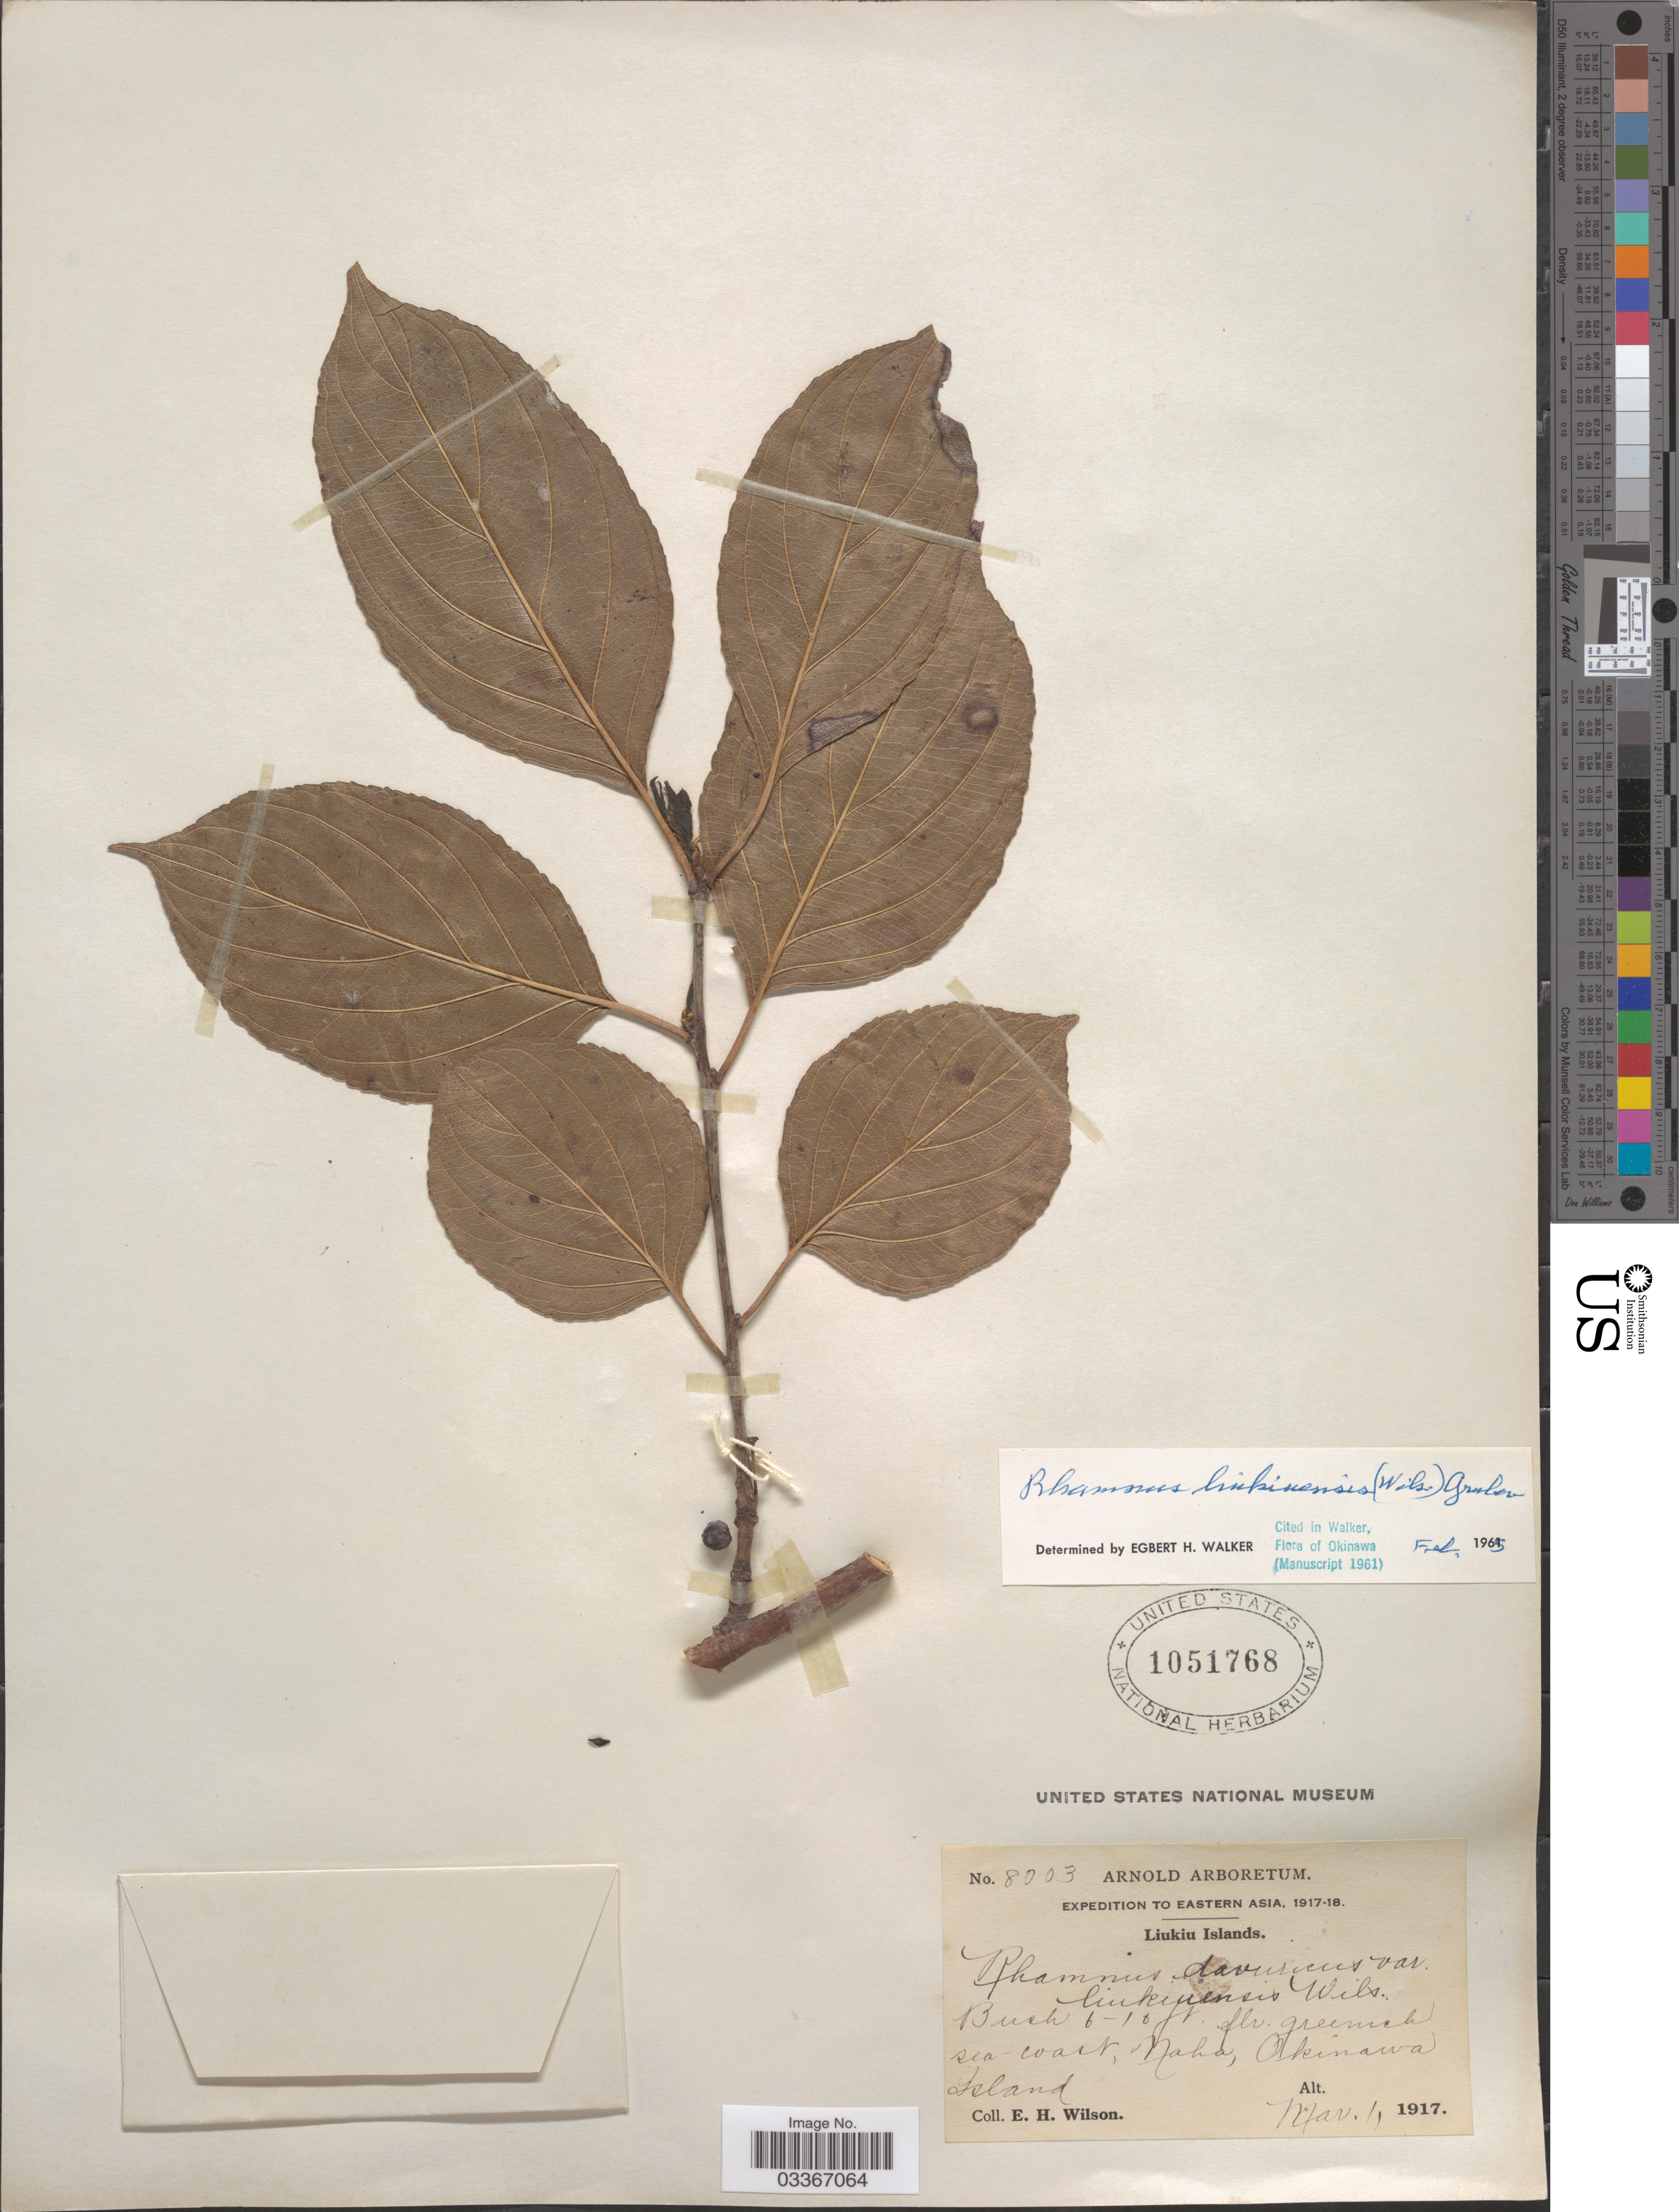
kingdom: Plantae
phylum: Tracheophyta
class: Magnoliopsida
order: Rosales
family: Rhamnaceae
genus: Rhamnus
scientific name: Rhamnus liukiuensis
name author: (E.H. Wilson) Koidz.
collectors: E. Wilson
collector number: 8003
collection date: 1917-03-01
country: Japan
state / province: Okinawa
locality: Eastern Asia. Liukiu Islands. greenish sea-coast, Naha, Okinawa Island.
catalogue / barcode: US 1051768